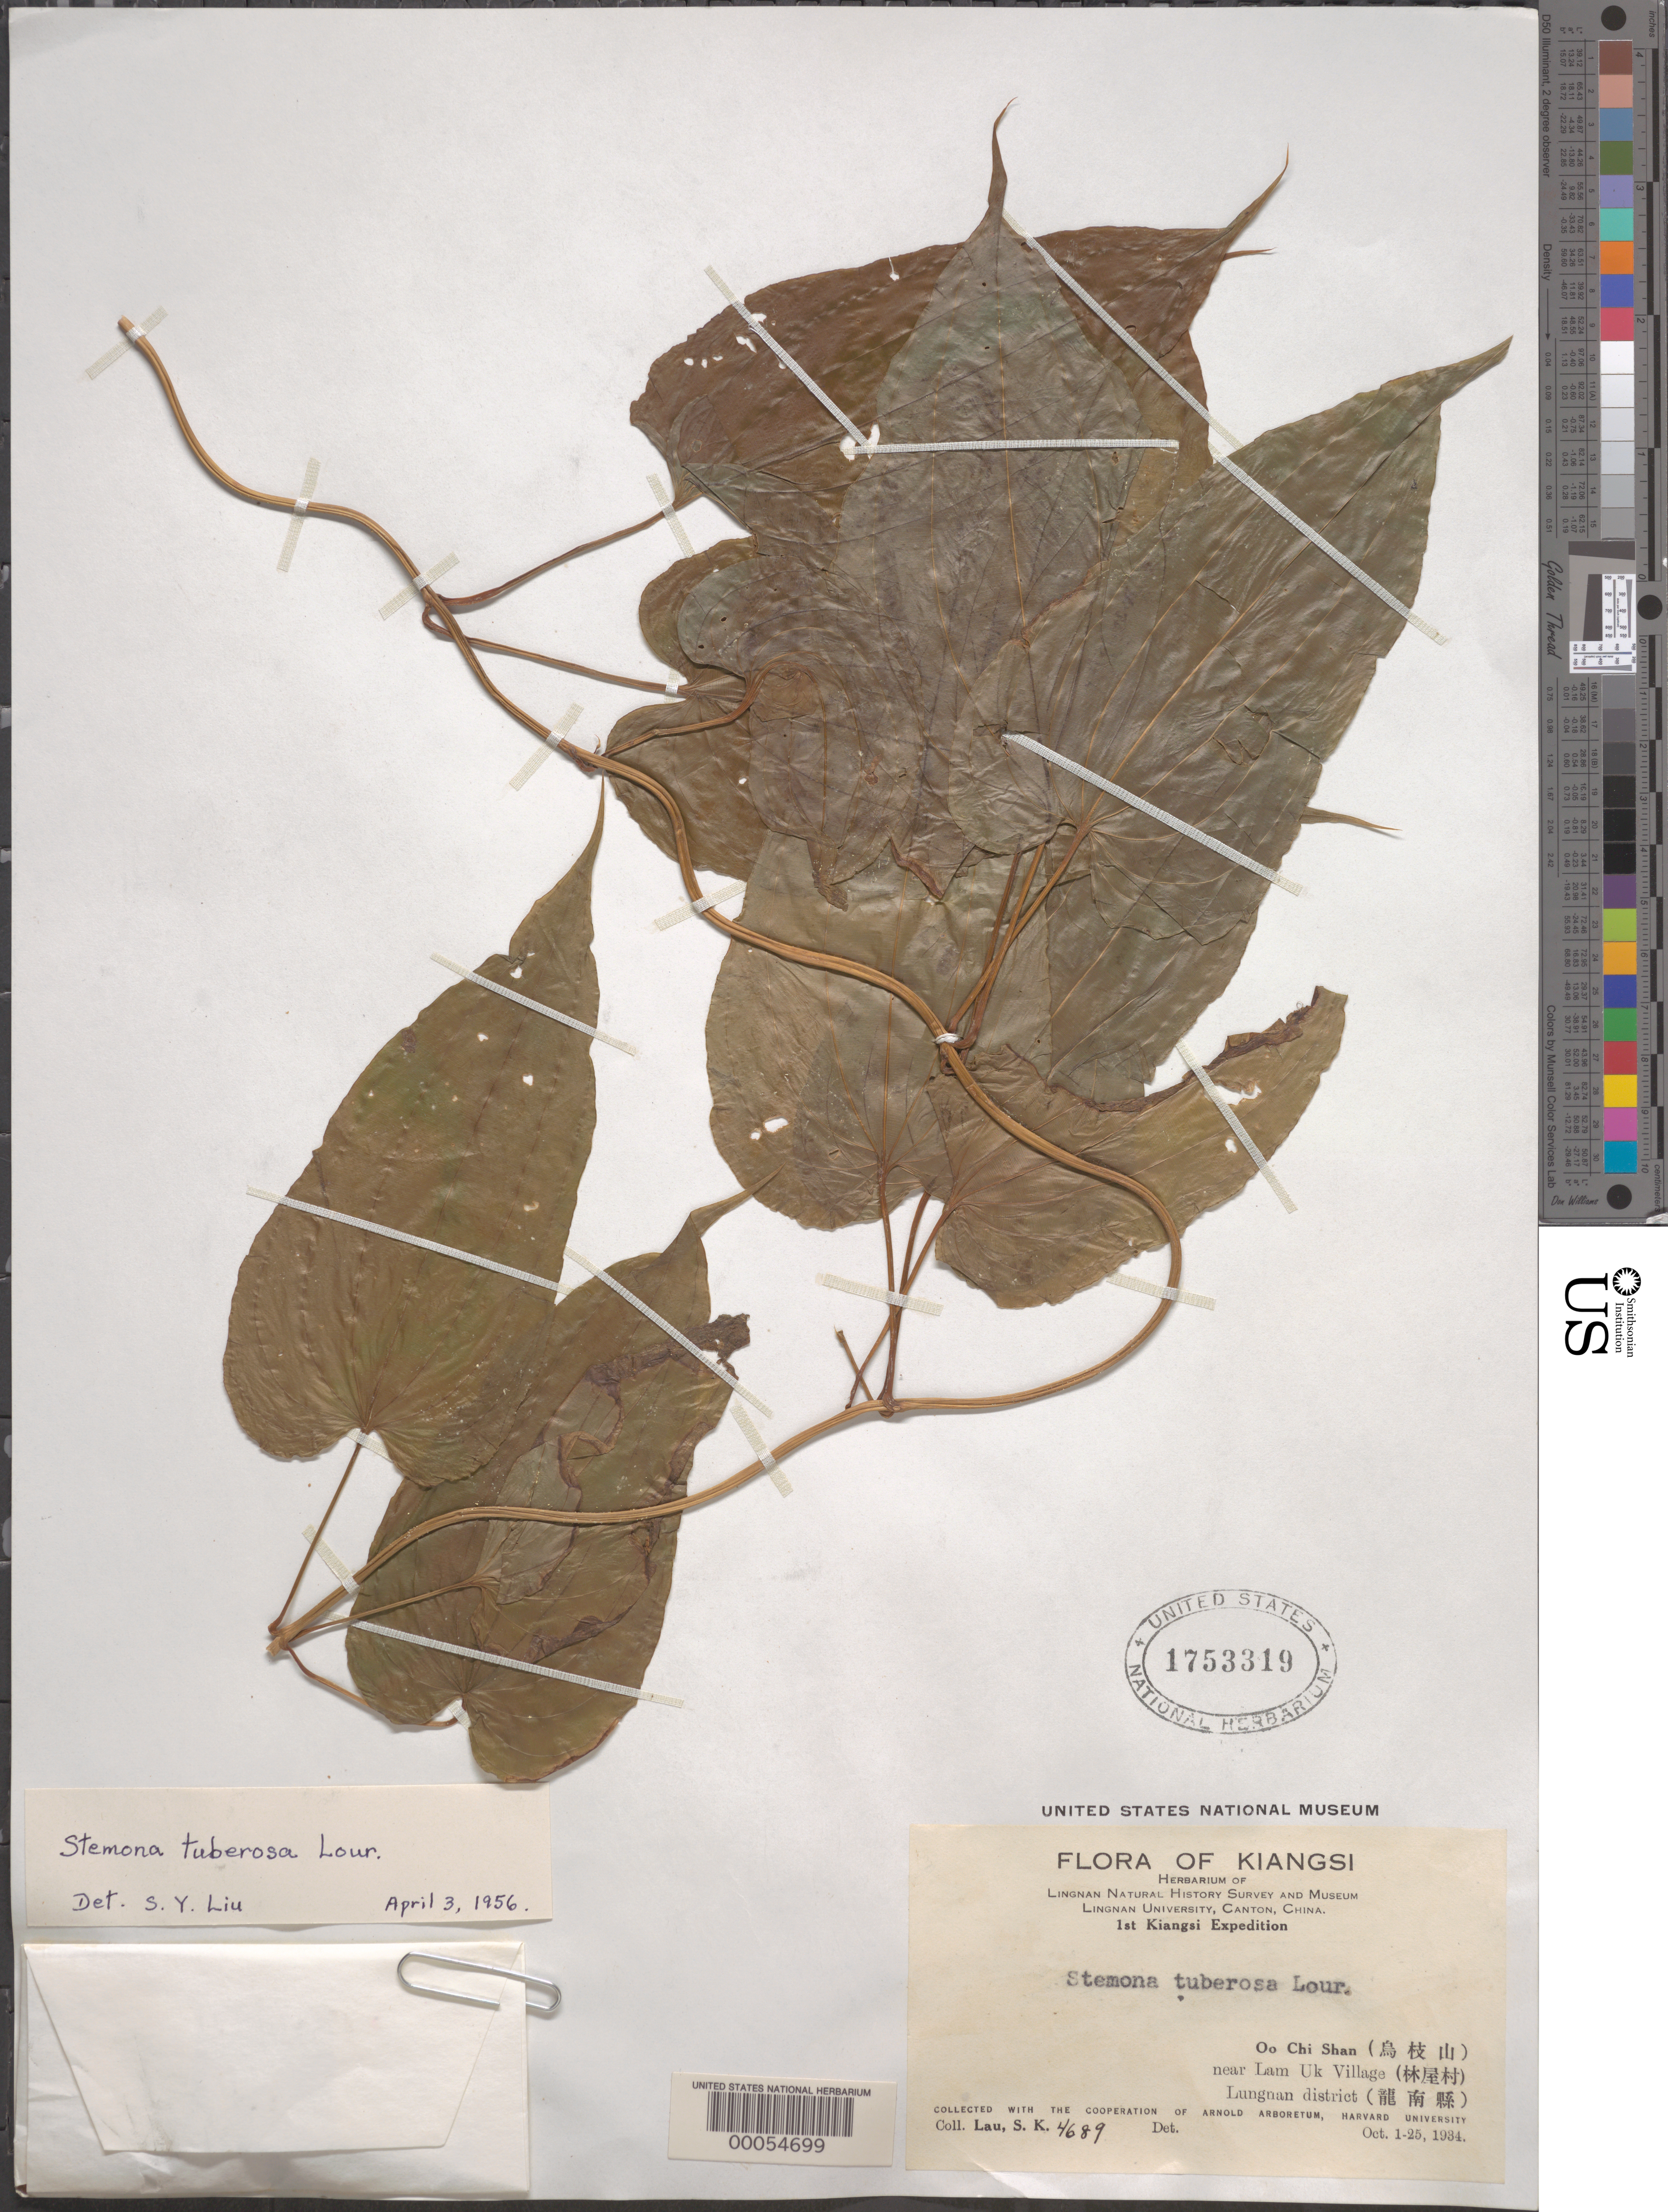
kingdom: Plantae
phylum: Tracheophyta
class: Liliopsida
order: Pandanales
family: Stemonaceae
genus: Stemona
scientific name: Stemona tuberosa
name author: Lour.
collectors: S. K. Lau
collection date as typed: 01 Oct 1934 to 25 Oct 1934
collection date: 1934-10-01/1934-10-25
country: China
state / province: Jiangxi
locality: Canton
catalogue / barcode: US 1753319